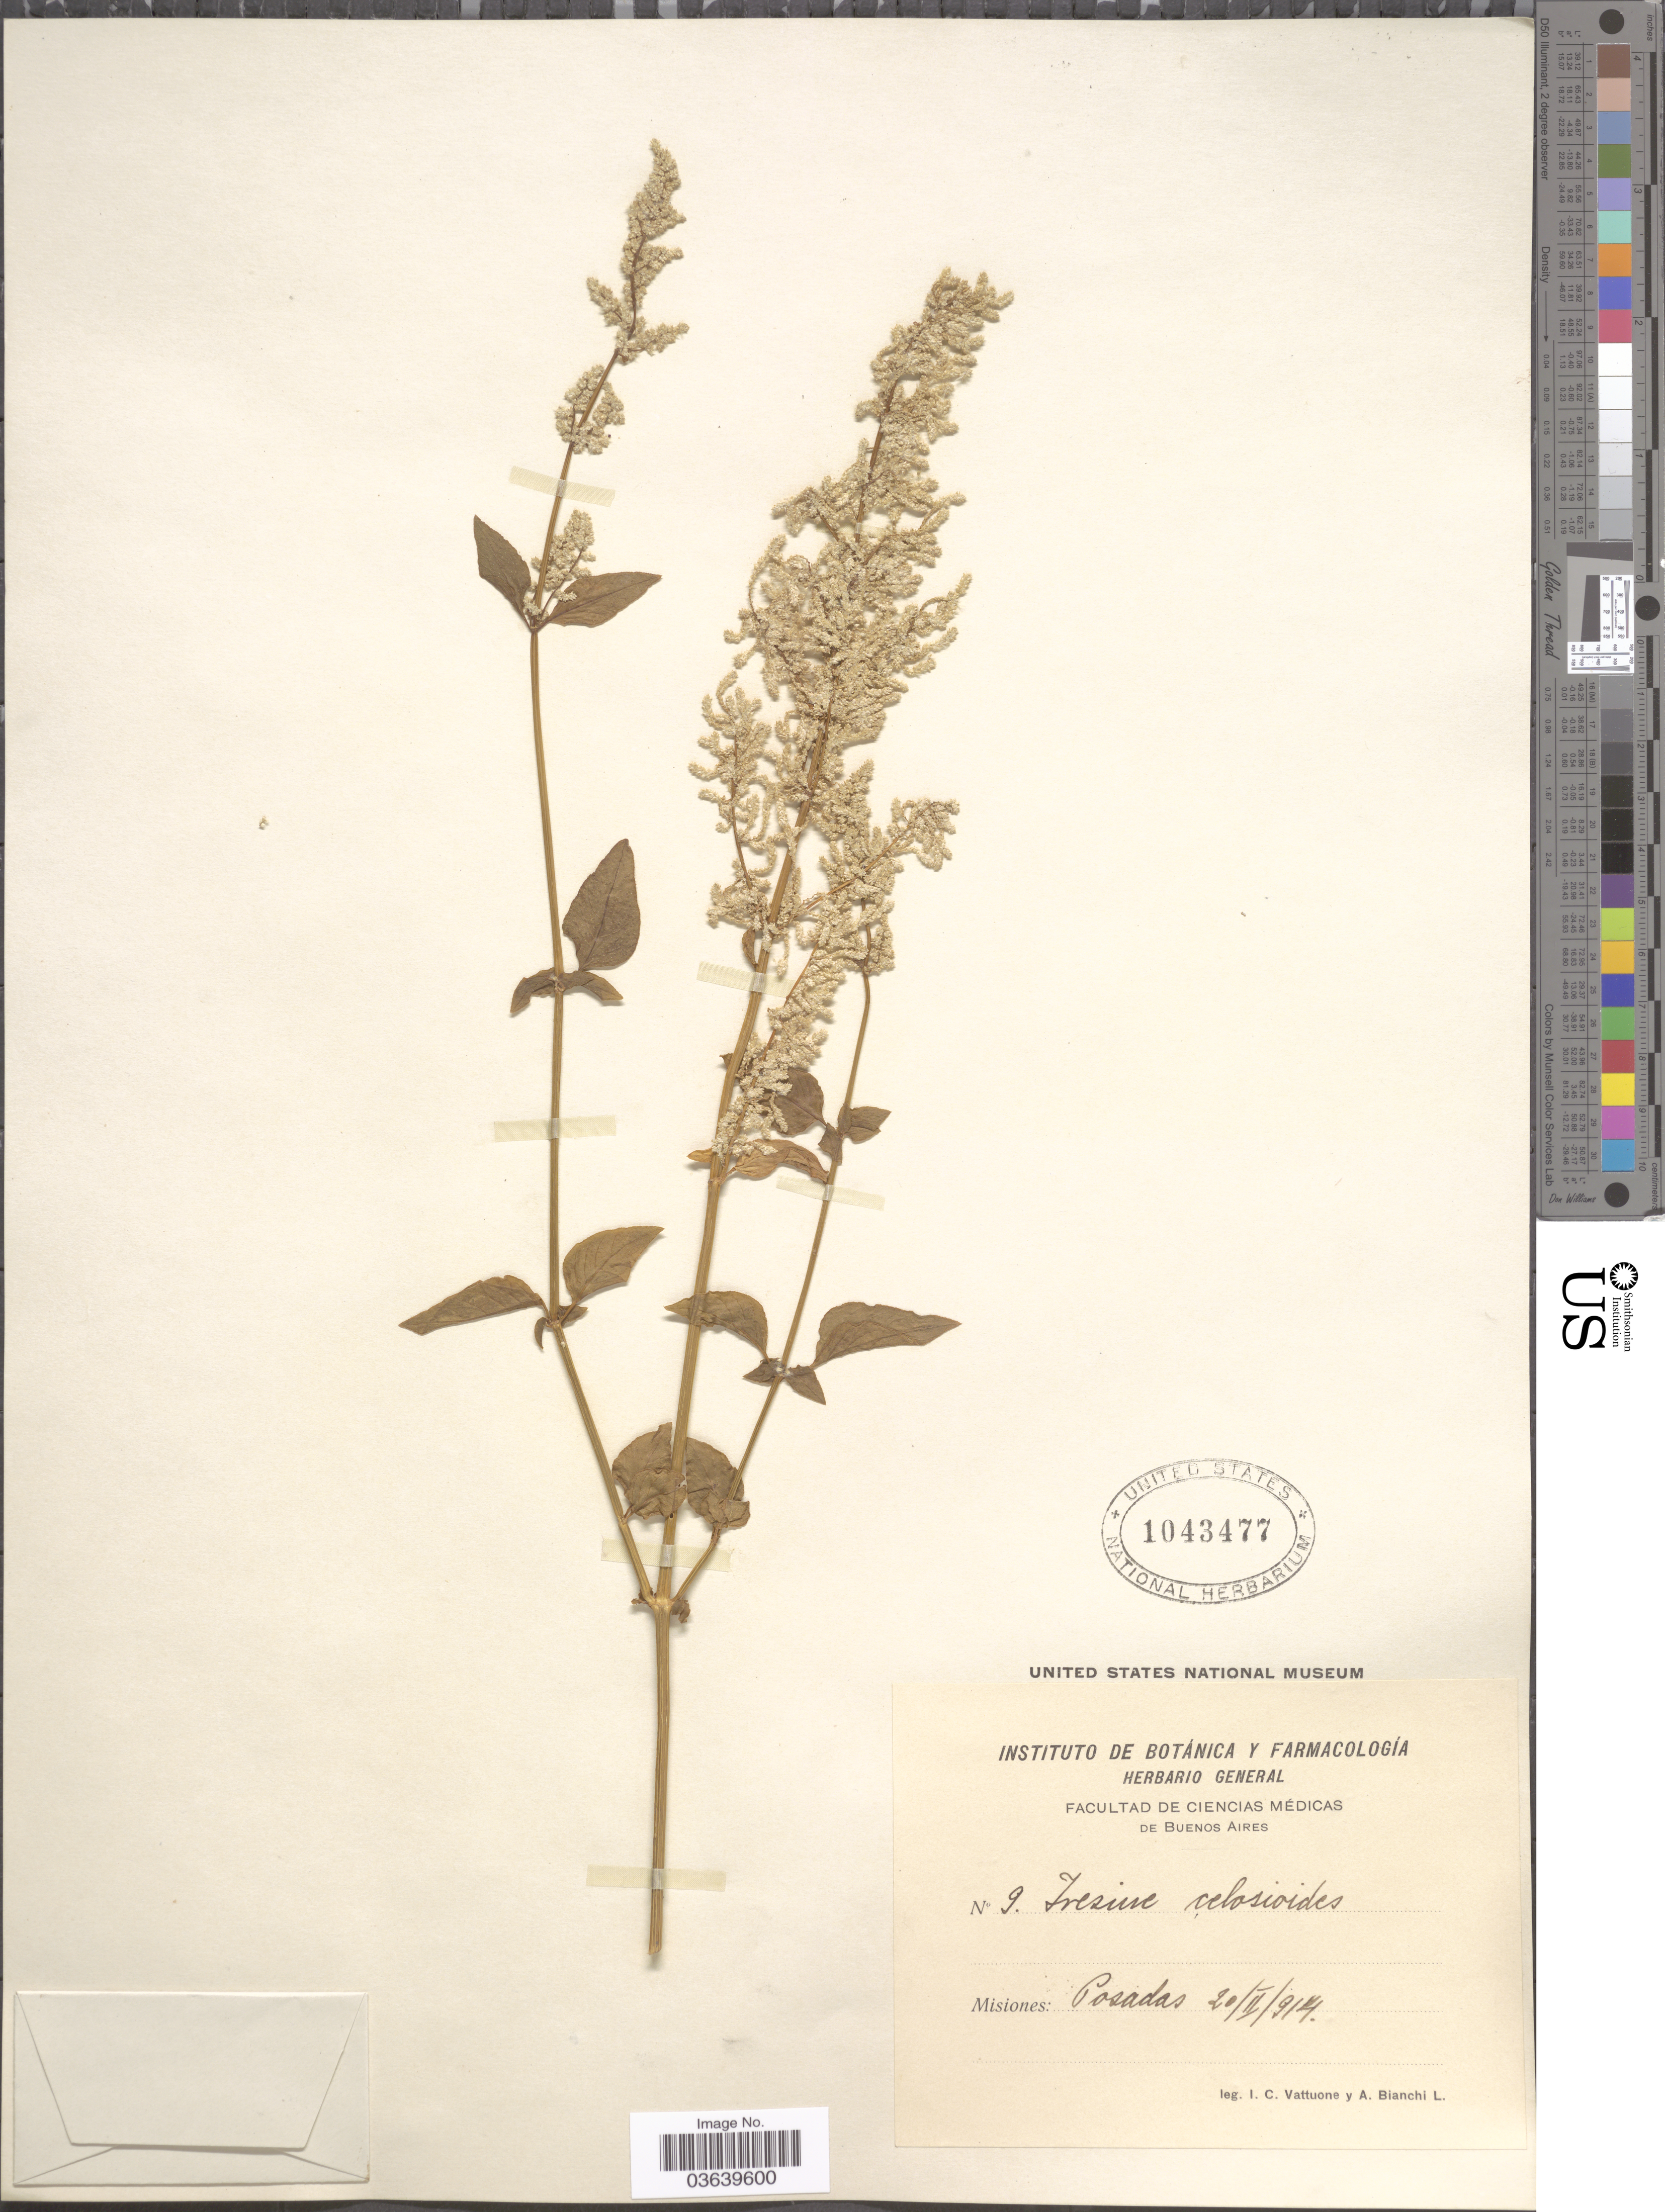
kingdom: Plantae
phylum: Tracheophyta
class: Magnoliopsida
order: Caryophyllales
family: Amaranthaceae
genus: Iresine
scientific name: Iresine diffusa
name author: Humb. & Bonpl. ex Willd.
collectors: I. Vattuone & A. Bianchi L.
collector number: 9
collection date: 1914-02-20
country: Argentina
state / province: Misiones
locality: Posadas.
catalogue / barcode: US 1043477